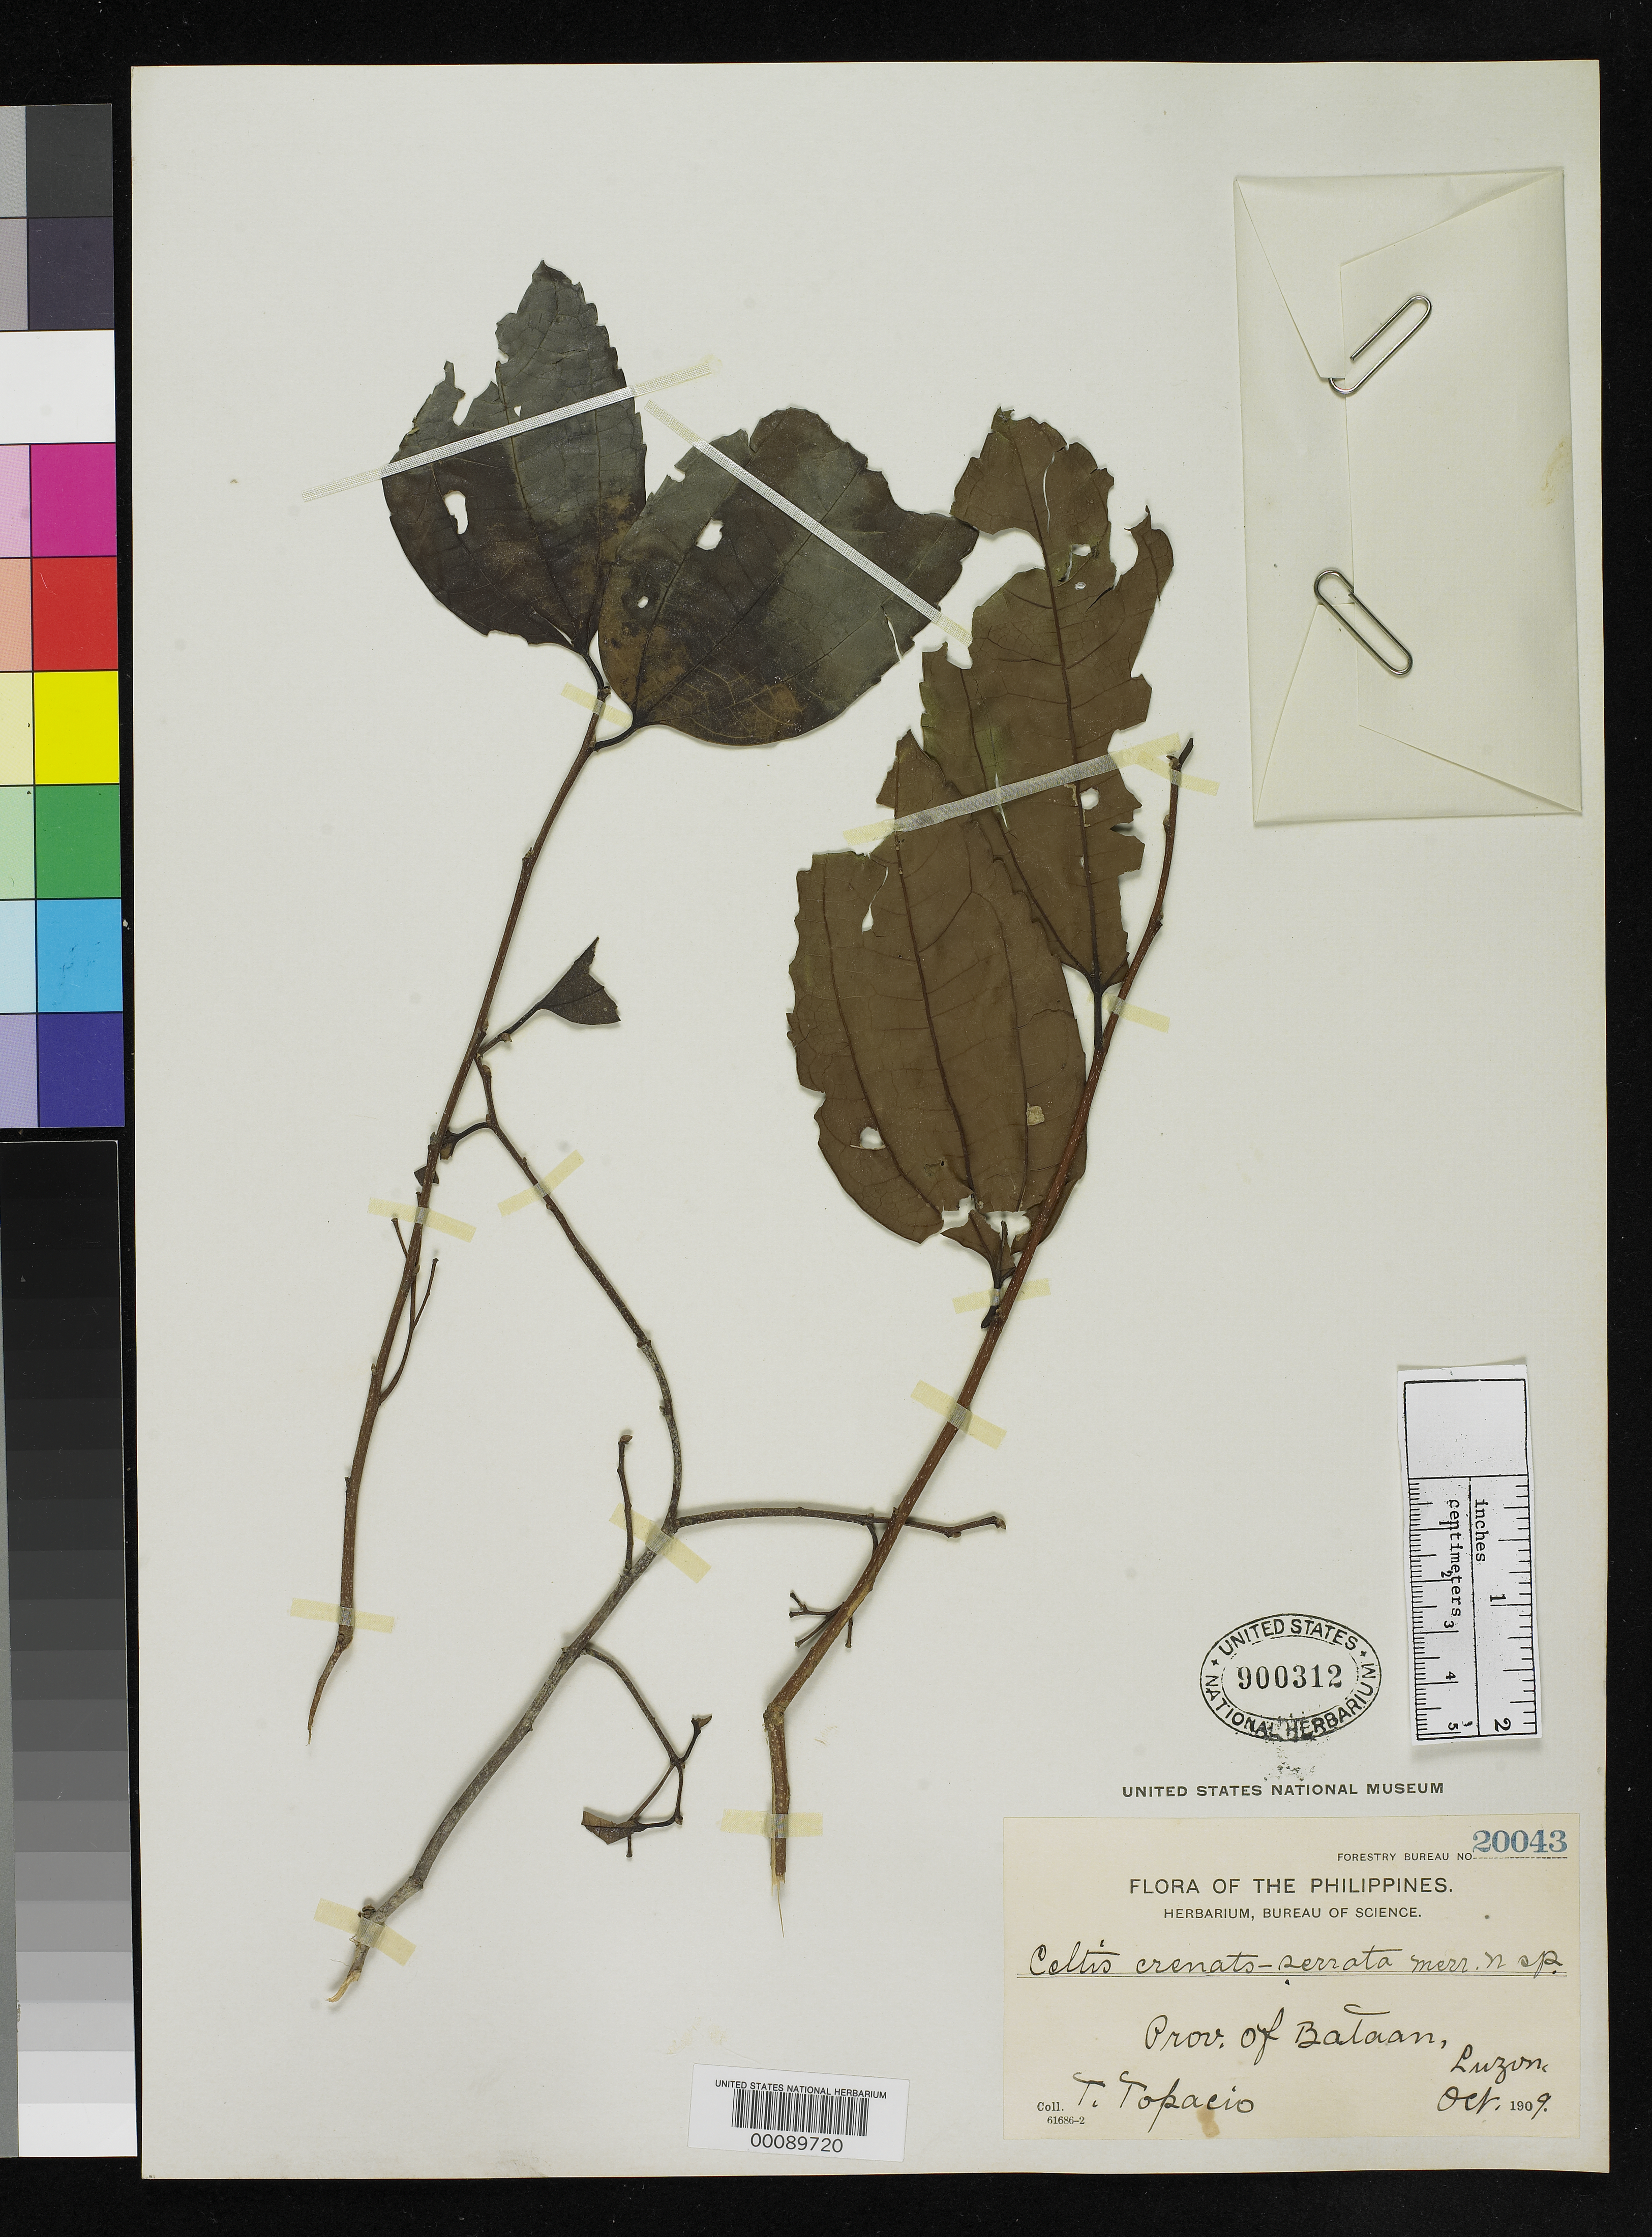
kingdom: Plantae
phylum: Tracheophyta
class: Magnoliopsida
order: Rosales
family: Cannabaceae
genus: Celtis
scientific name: Celtis crenato-serrata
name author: Merr.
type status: Isotype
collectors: T. Topacio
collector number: Bur. Sci. 20043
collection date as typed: Oct 1909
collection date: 1909-10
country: Philippines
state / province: Central Luzon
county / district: Bataan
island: Luzon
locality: Duale.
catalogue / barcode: US 900312